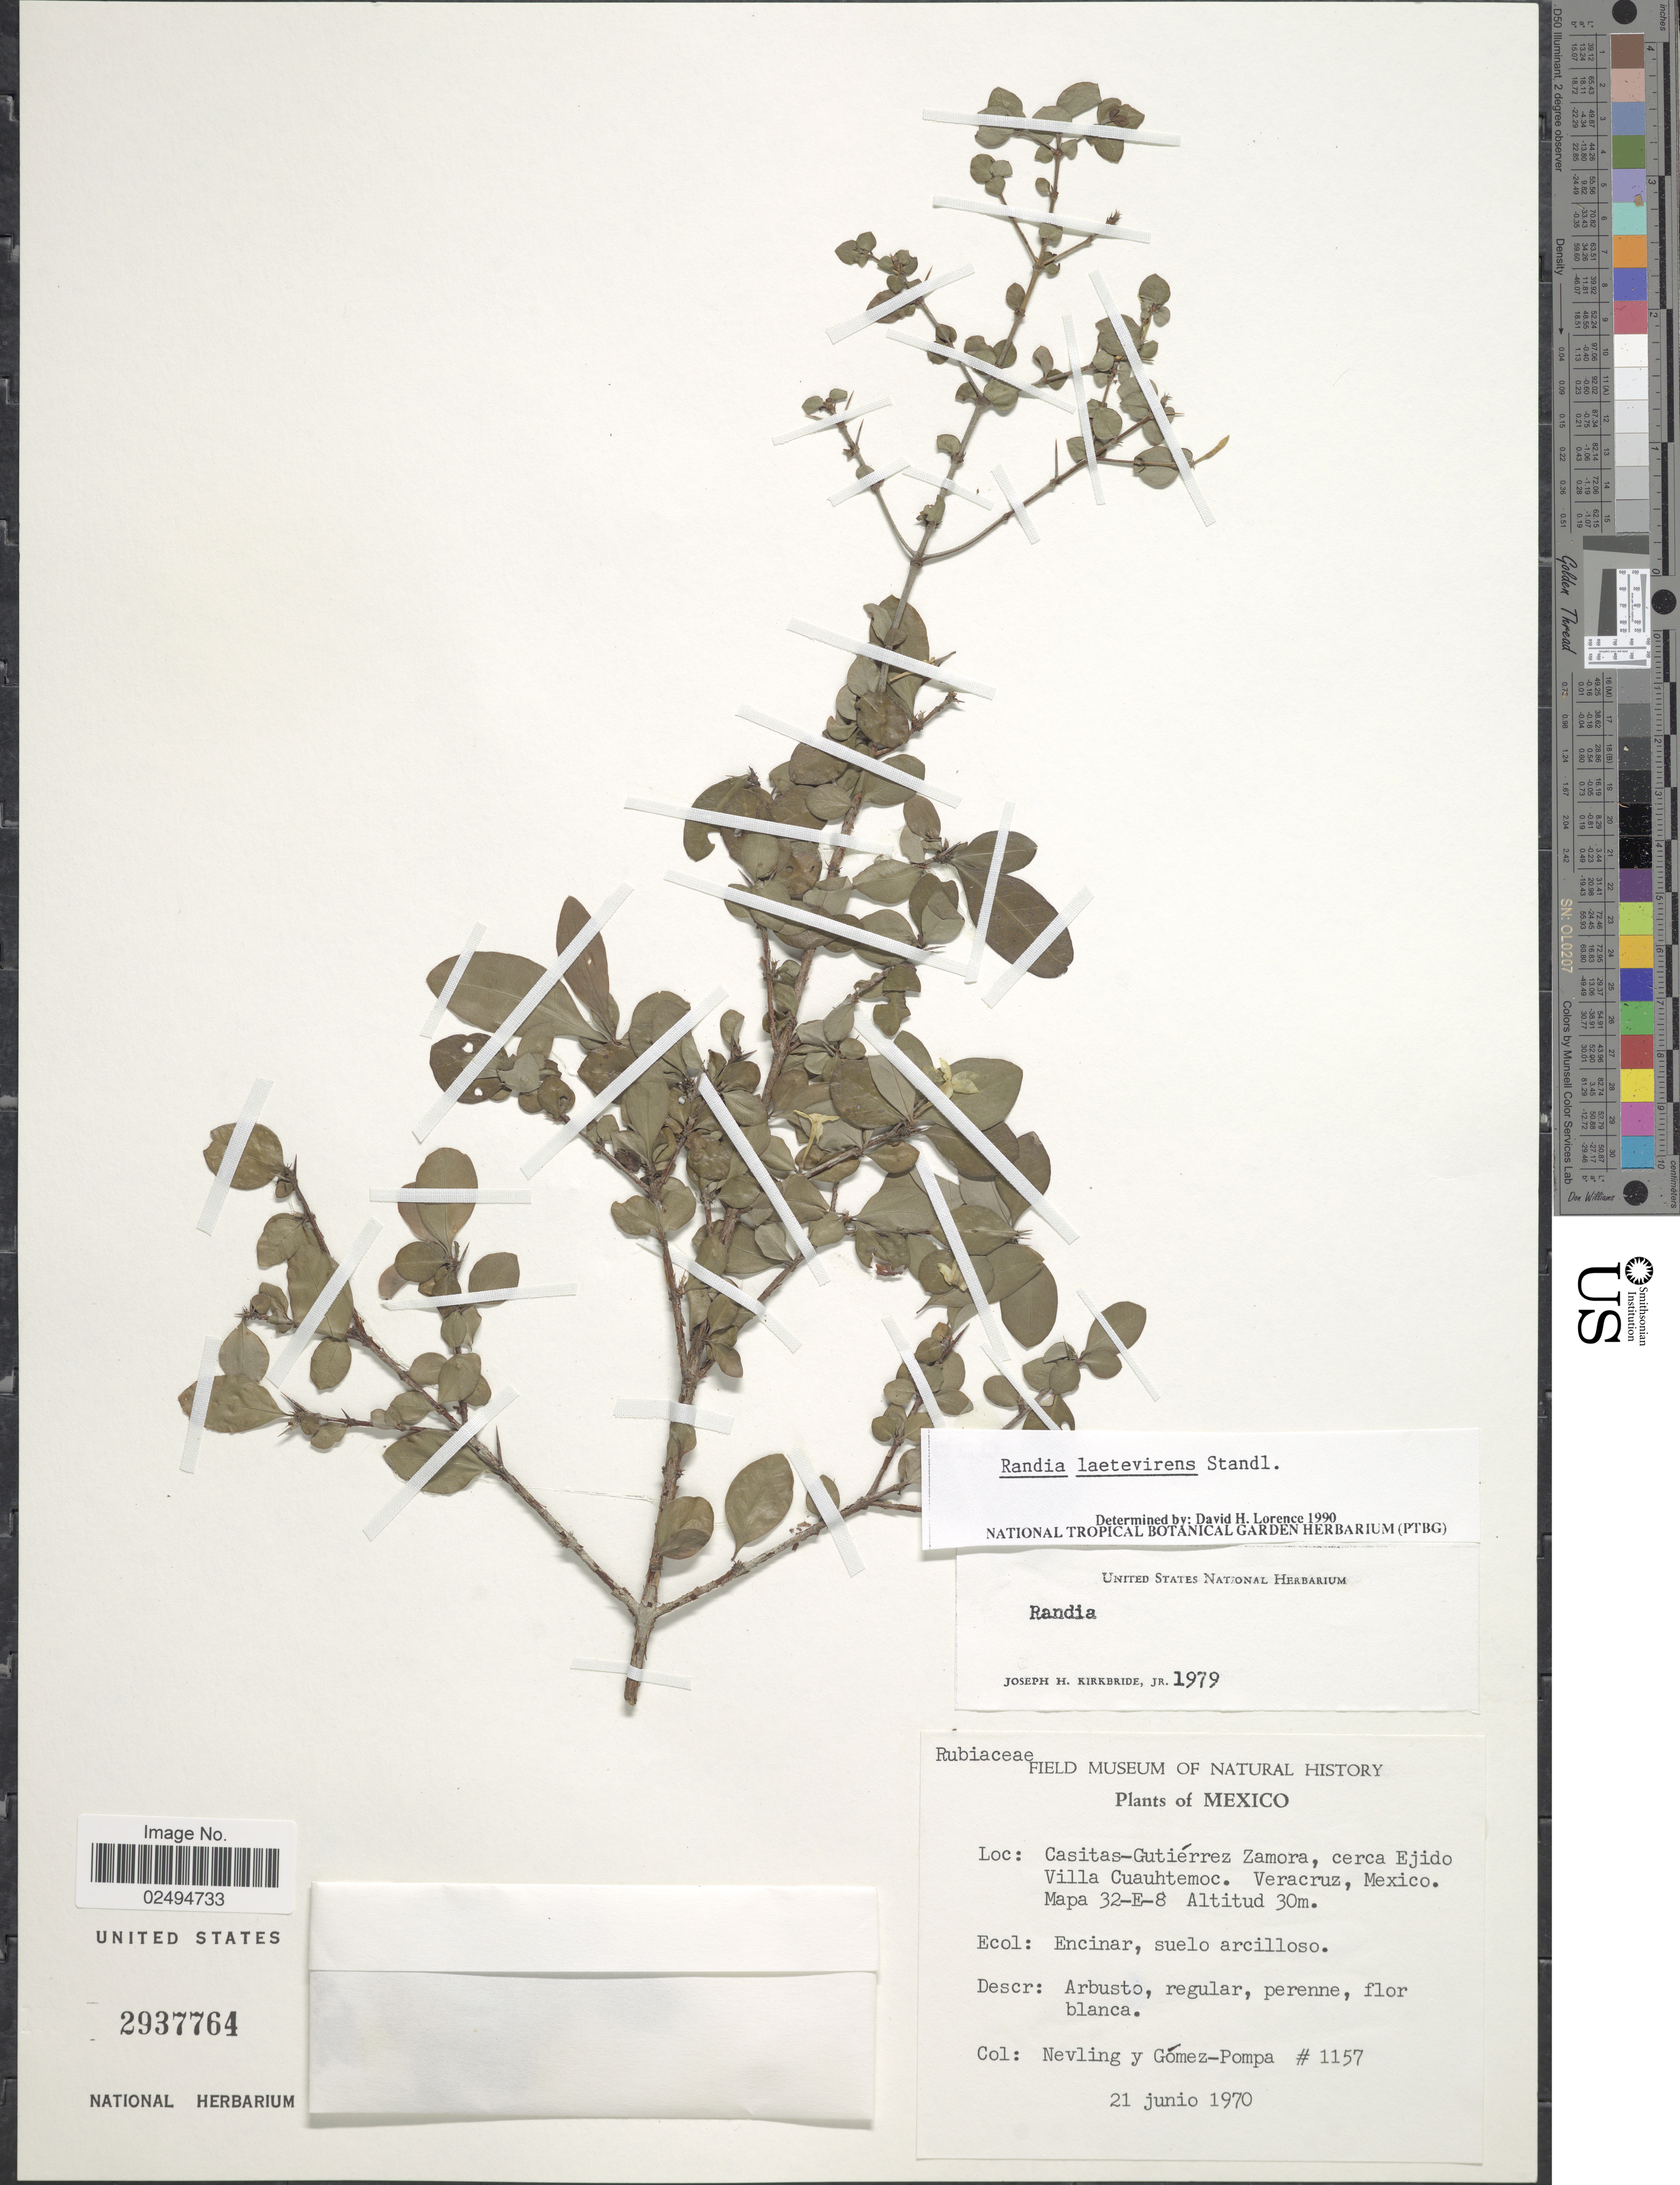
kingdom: Plantae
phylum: Tracheophyta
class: Magnoliopsida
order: Gentianales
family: Rubiaceae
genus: Randia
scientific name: Randia laetevirens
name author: Standl.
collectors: Nevling & Gomez-Pompa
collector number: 1157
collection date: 1970-06-21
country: Mexico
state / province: Veracruz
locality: Casitas-Gutierrez Zamora, cerca Ejido Villa Cuauhtemoc. Veracruz. Mapa 32-E-8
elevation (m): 30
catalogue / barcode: US 2937764